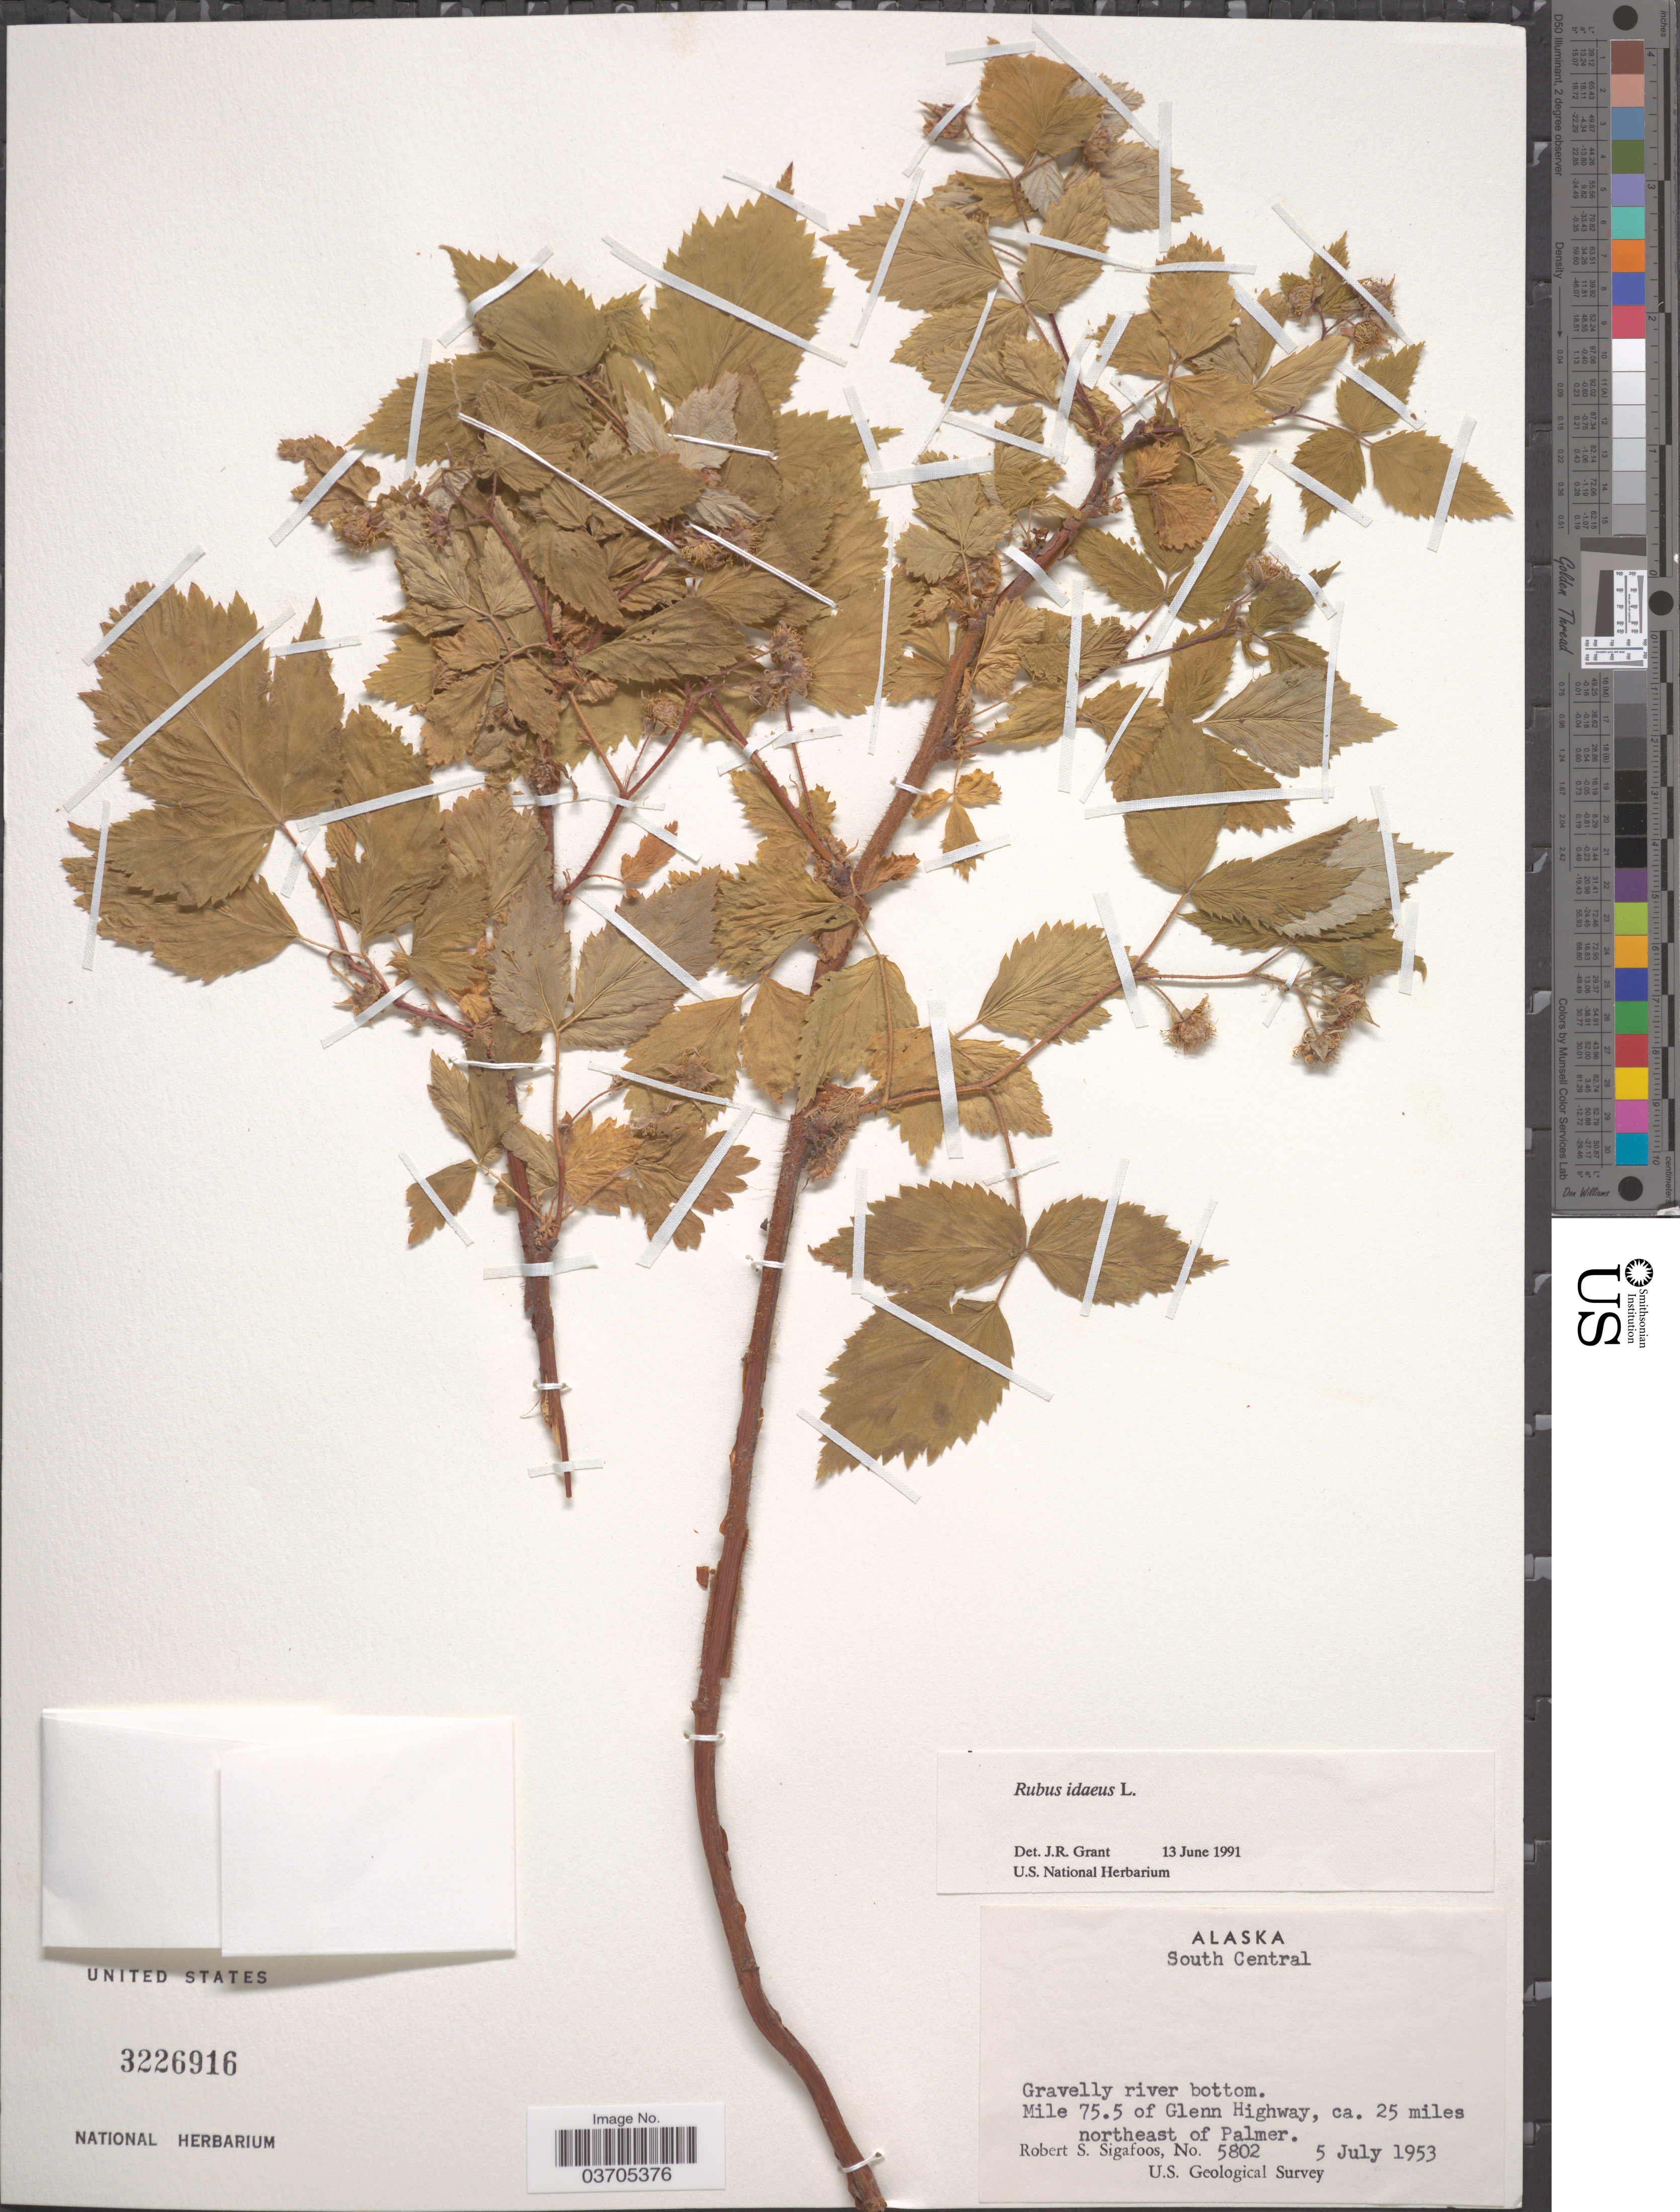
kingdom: Plantae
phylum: Tracheophyta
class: Magnoliopsida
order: Rosales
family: Rosaceae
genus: Rubus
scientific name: Rubus idaeus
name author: L.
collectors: R. Sigafoos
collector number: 5802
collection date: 1953-07-05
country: United States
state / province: Alaska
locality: South Central. Gravelly river bottom. Mile 75.5 of Glenn Highway, ca. 25 miles northeast of Palmer.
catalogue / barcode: US 3226916